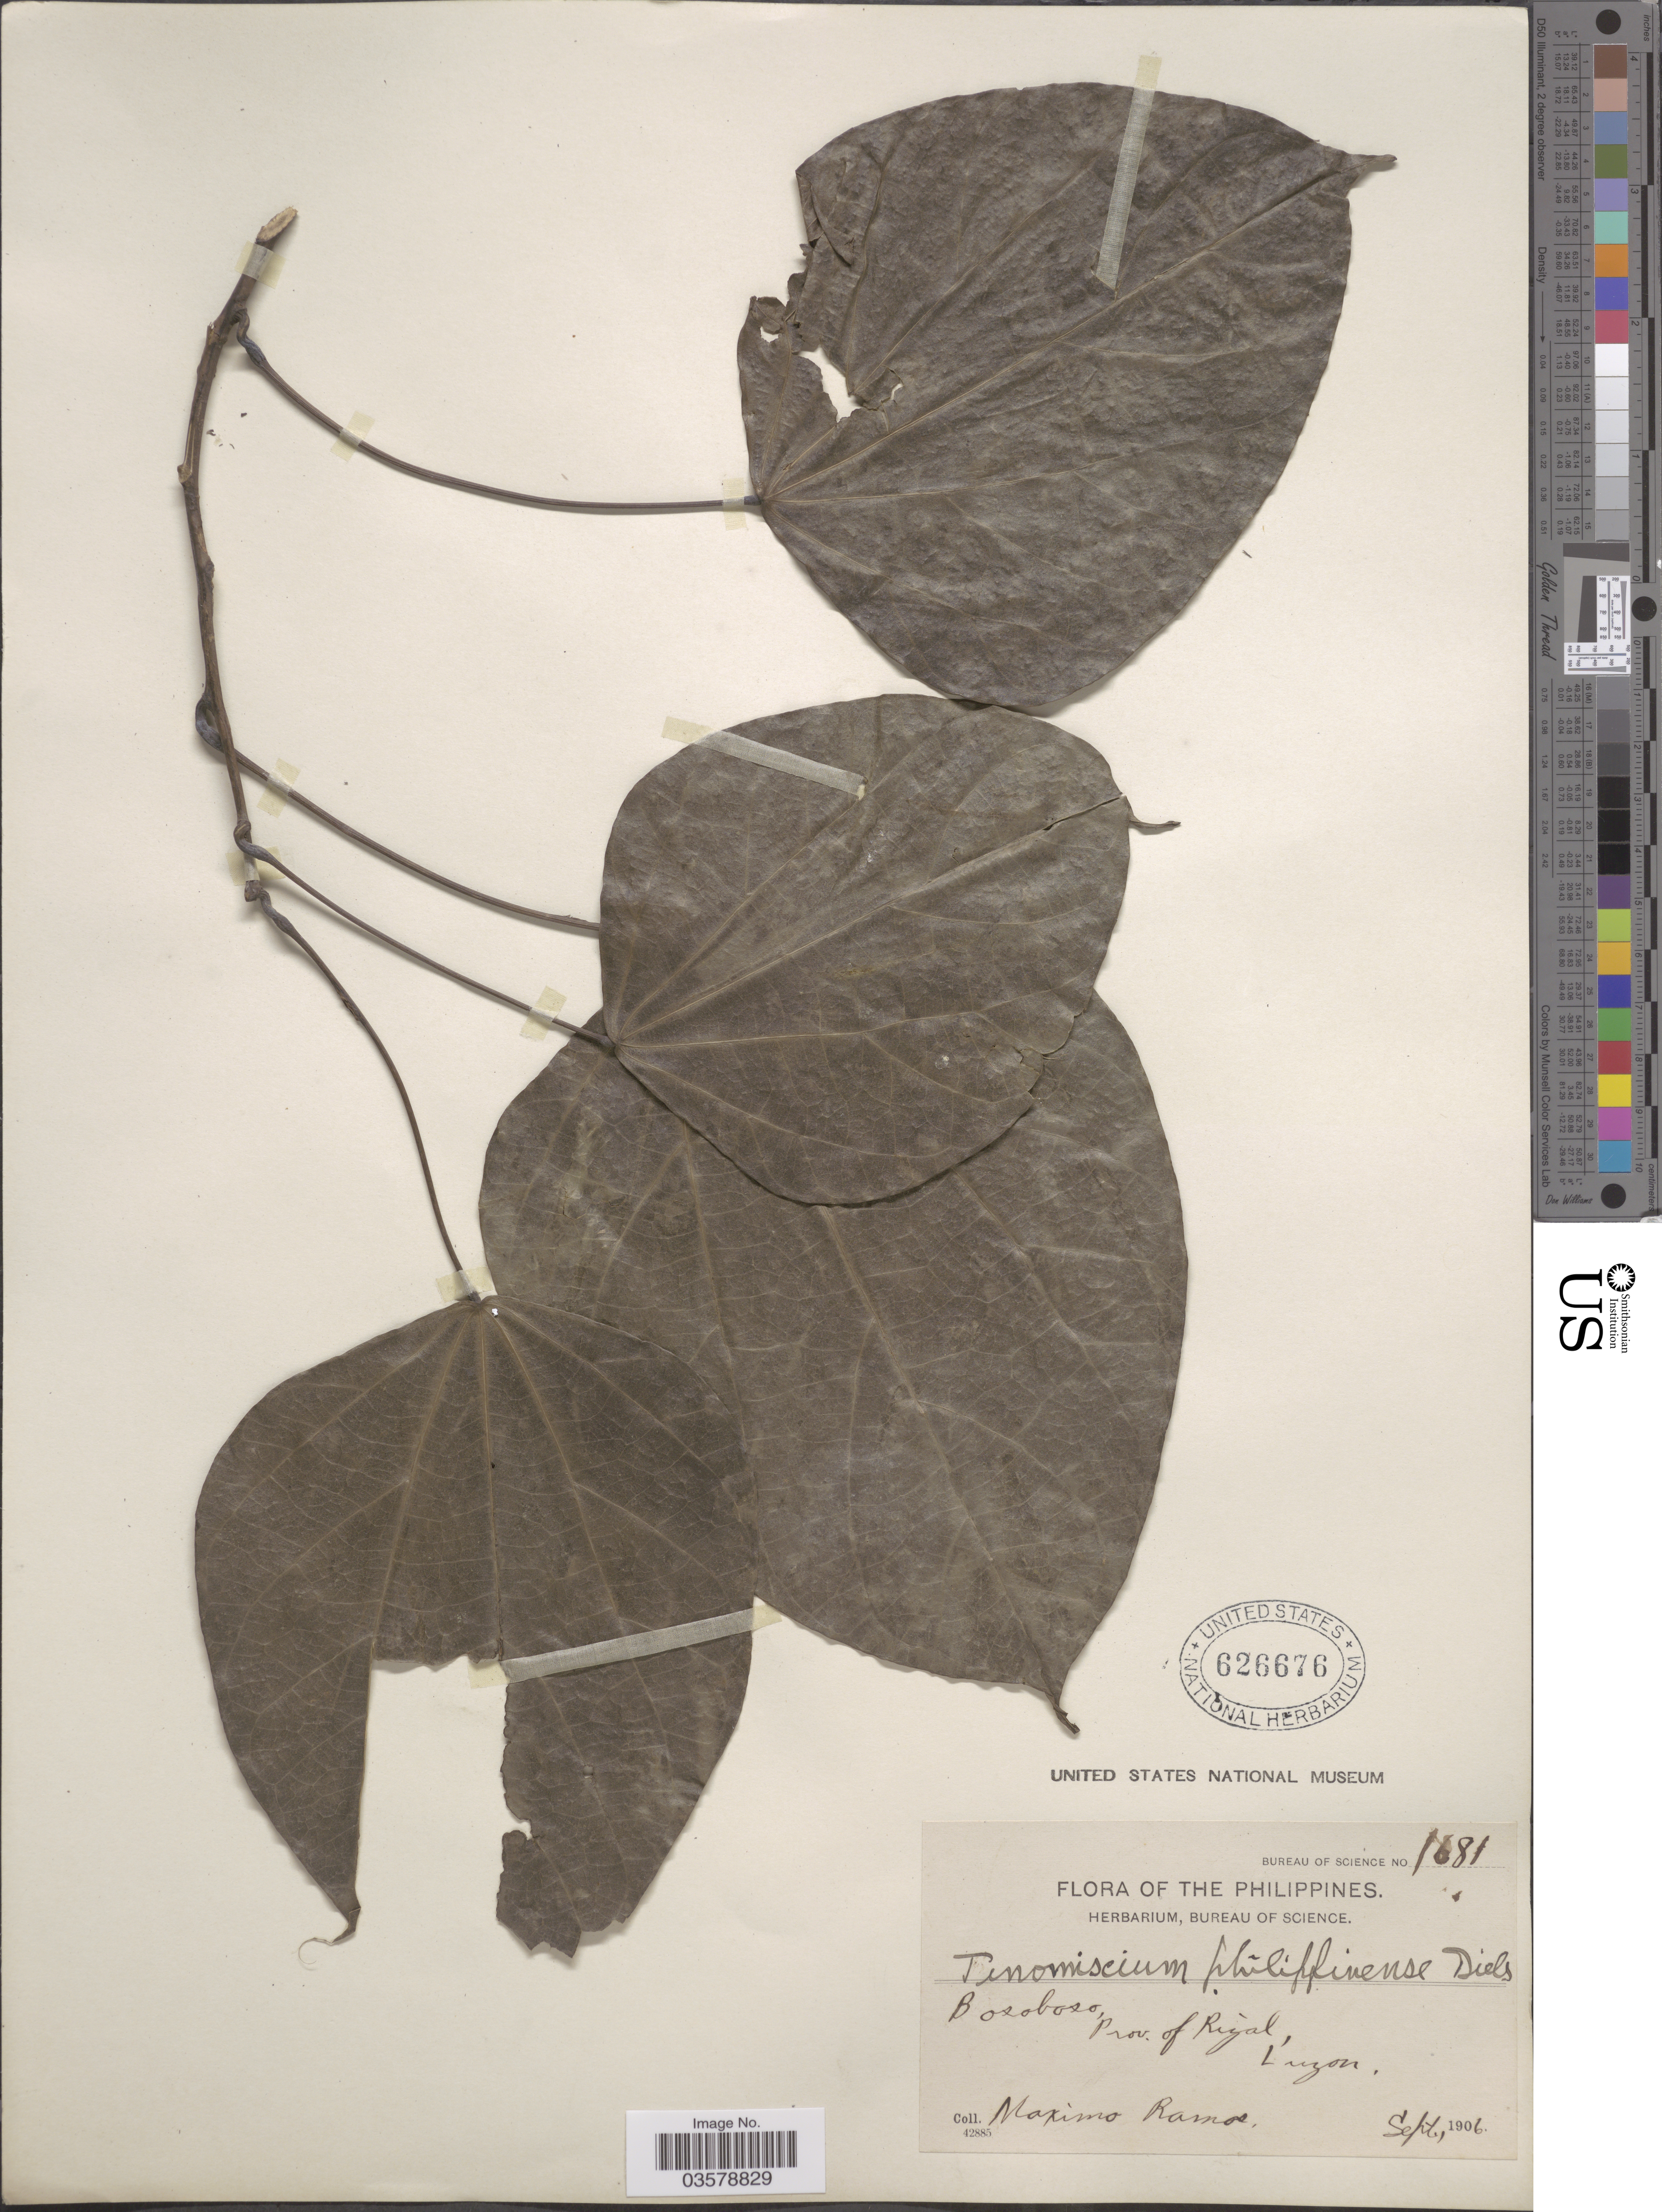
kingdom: Plantae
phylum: Tracheophyta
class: Magnoliopsida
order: Ranunculales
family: Menispermaceae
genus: Tinomiscium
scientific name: Tinomiscium petiolare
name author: Hook. f. & Thoms.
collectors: M. Ramos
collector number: Bureau of Science 1681*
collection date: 1906-09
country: Philippines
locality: Bosoboso, Prov. of Rizal, Luzon.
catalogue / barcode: US 626676